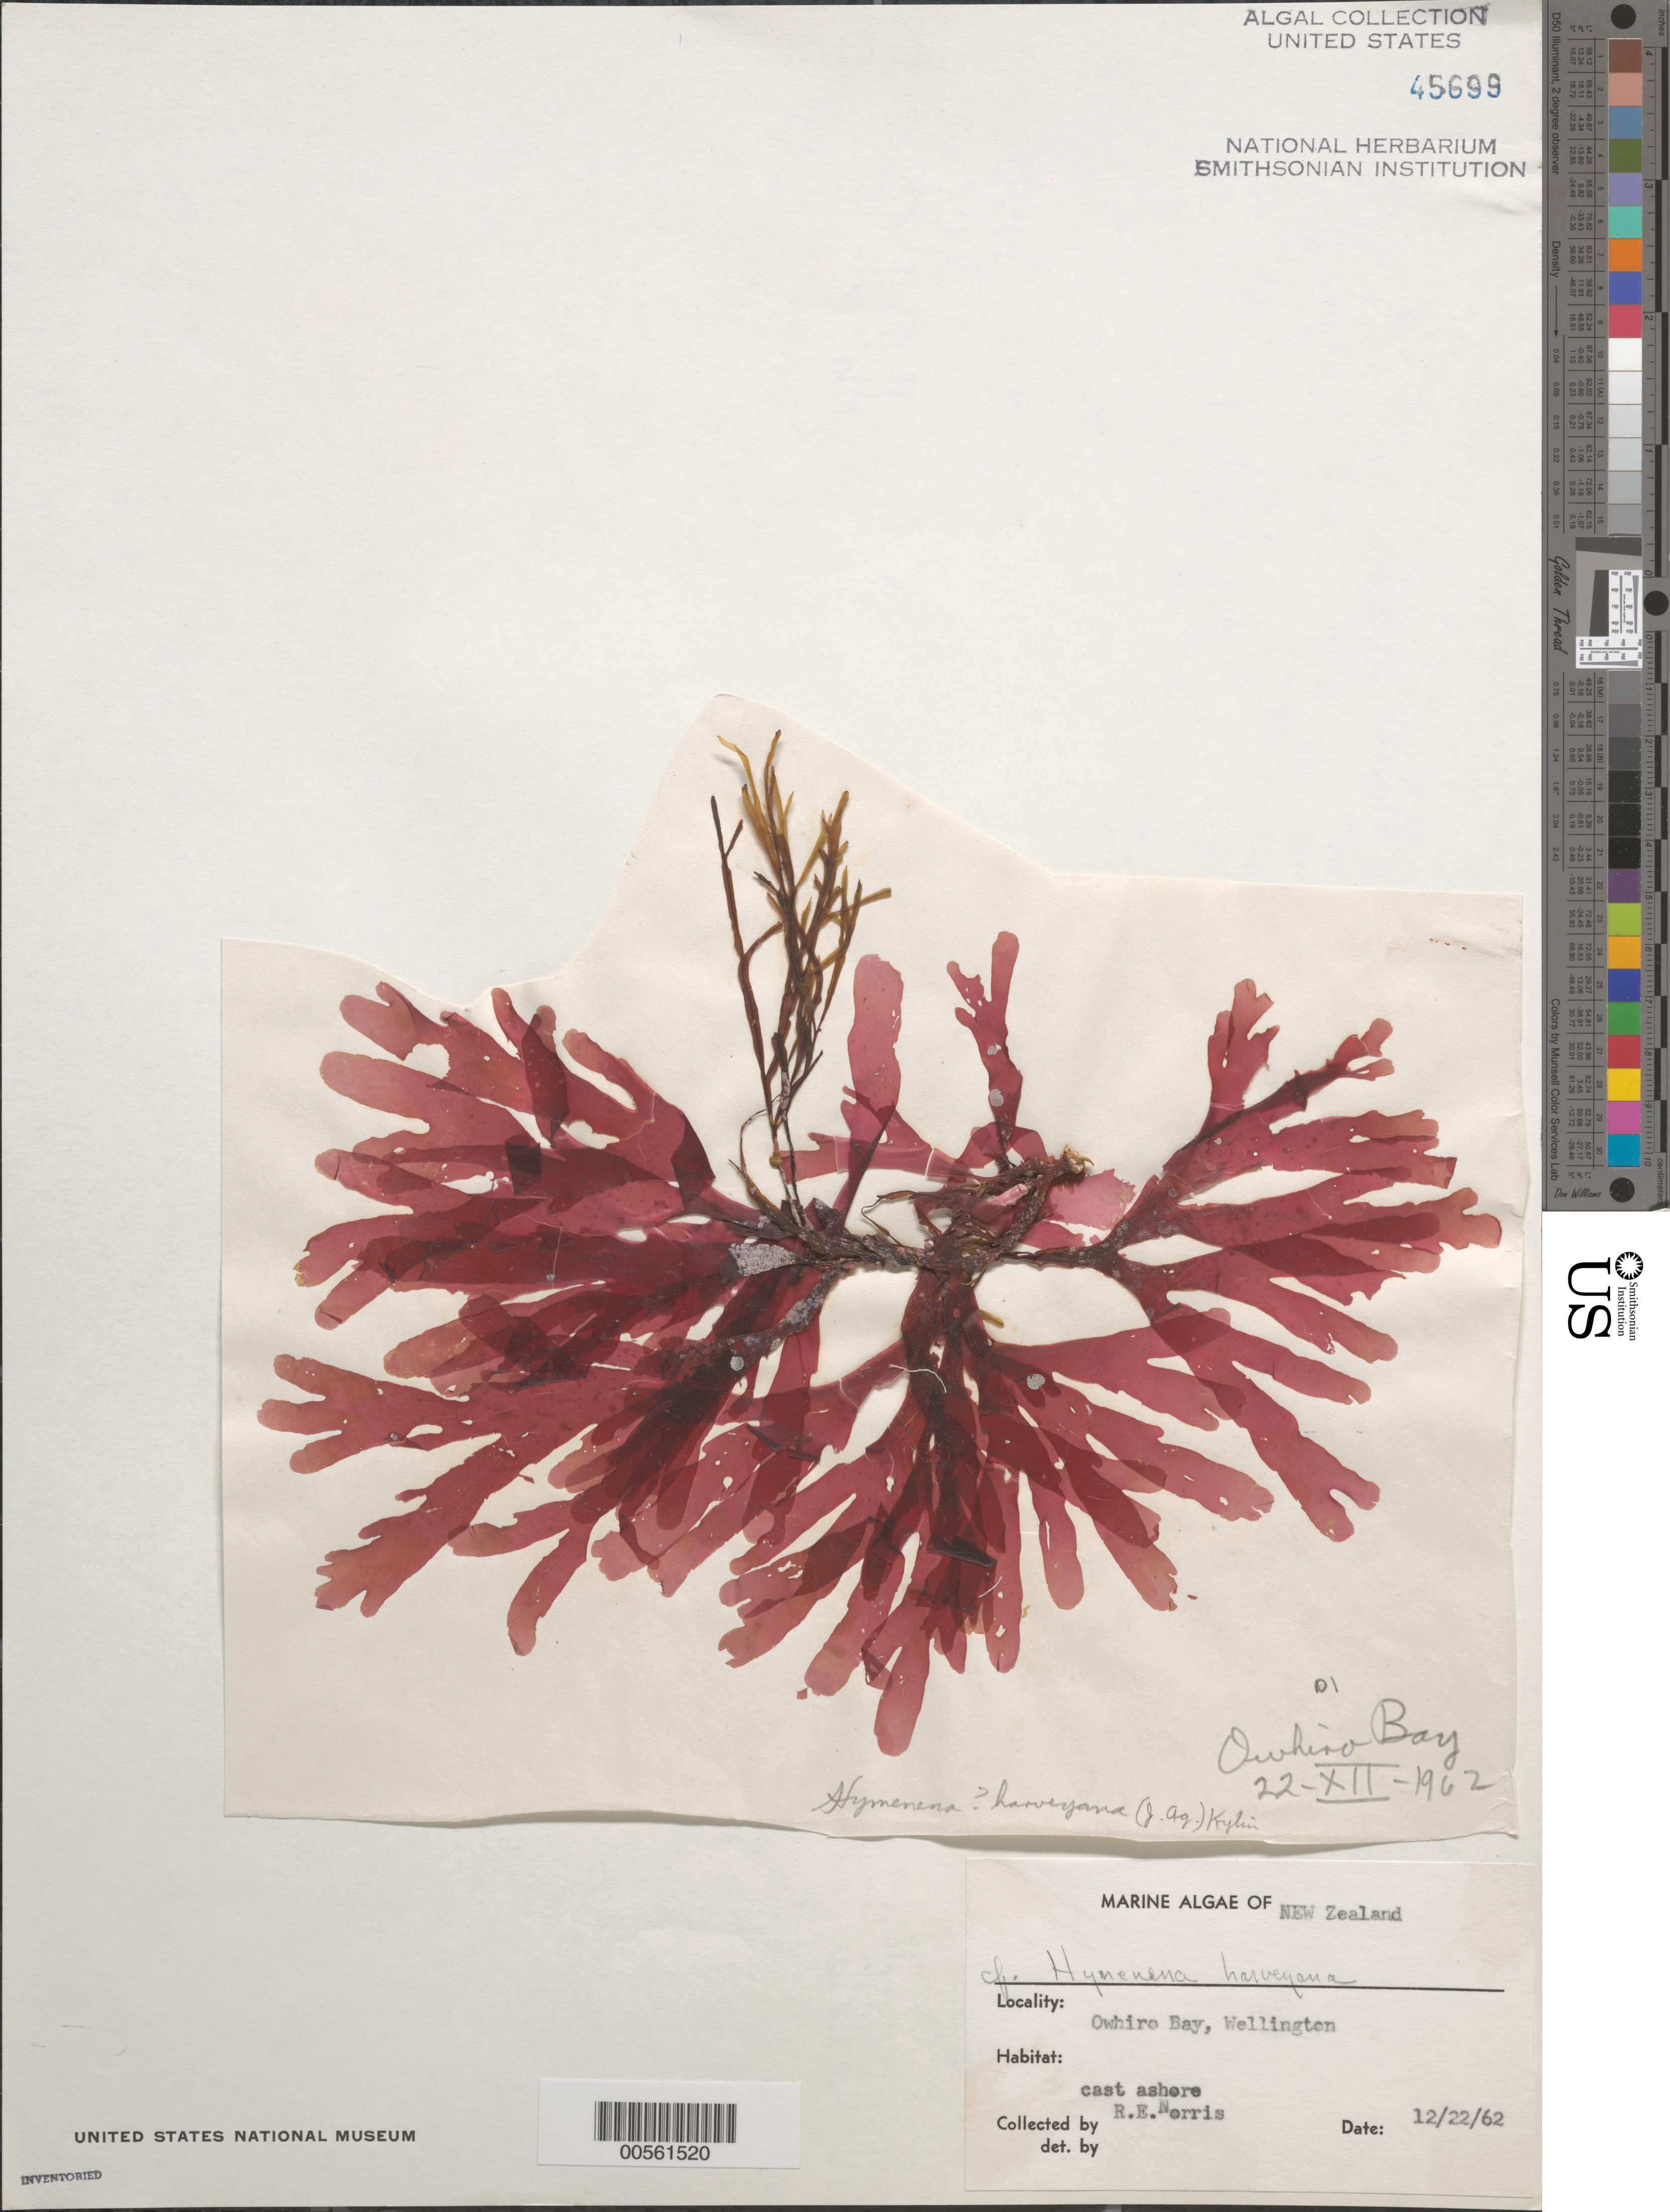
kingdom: Plantae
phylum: Rhodophyta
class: Florideophyceae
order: Ceramiales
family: Delesseriaceae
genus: Hymenena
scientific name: Hymenena harveyana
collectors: R. E. Norris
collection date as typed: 22 Dec 1962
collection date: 1962-12-22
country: New Zealand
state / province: Wellington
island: North Island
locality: Owhiro Bay, Wellington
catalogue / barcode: US 45699